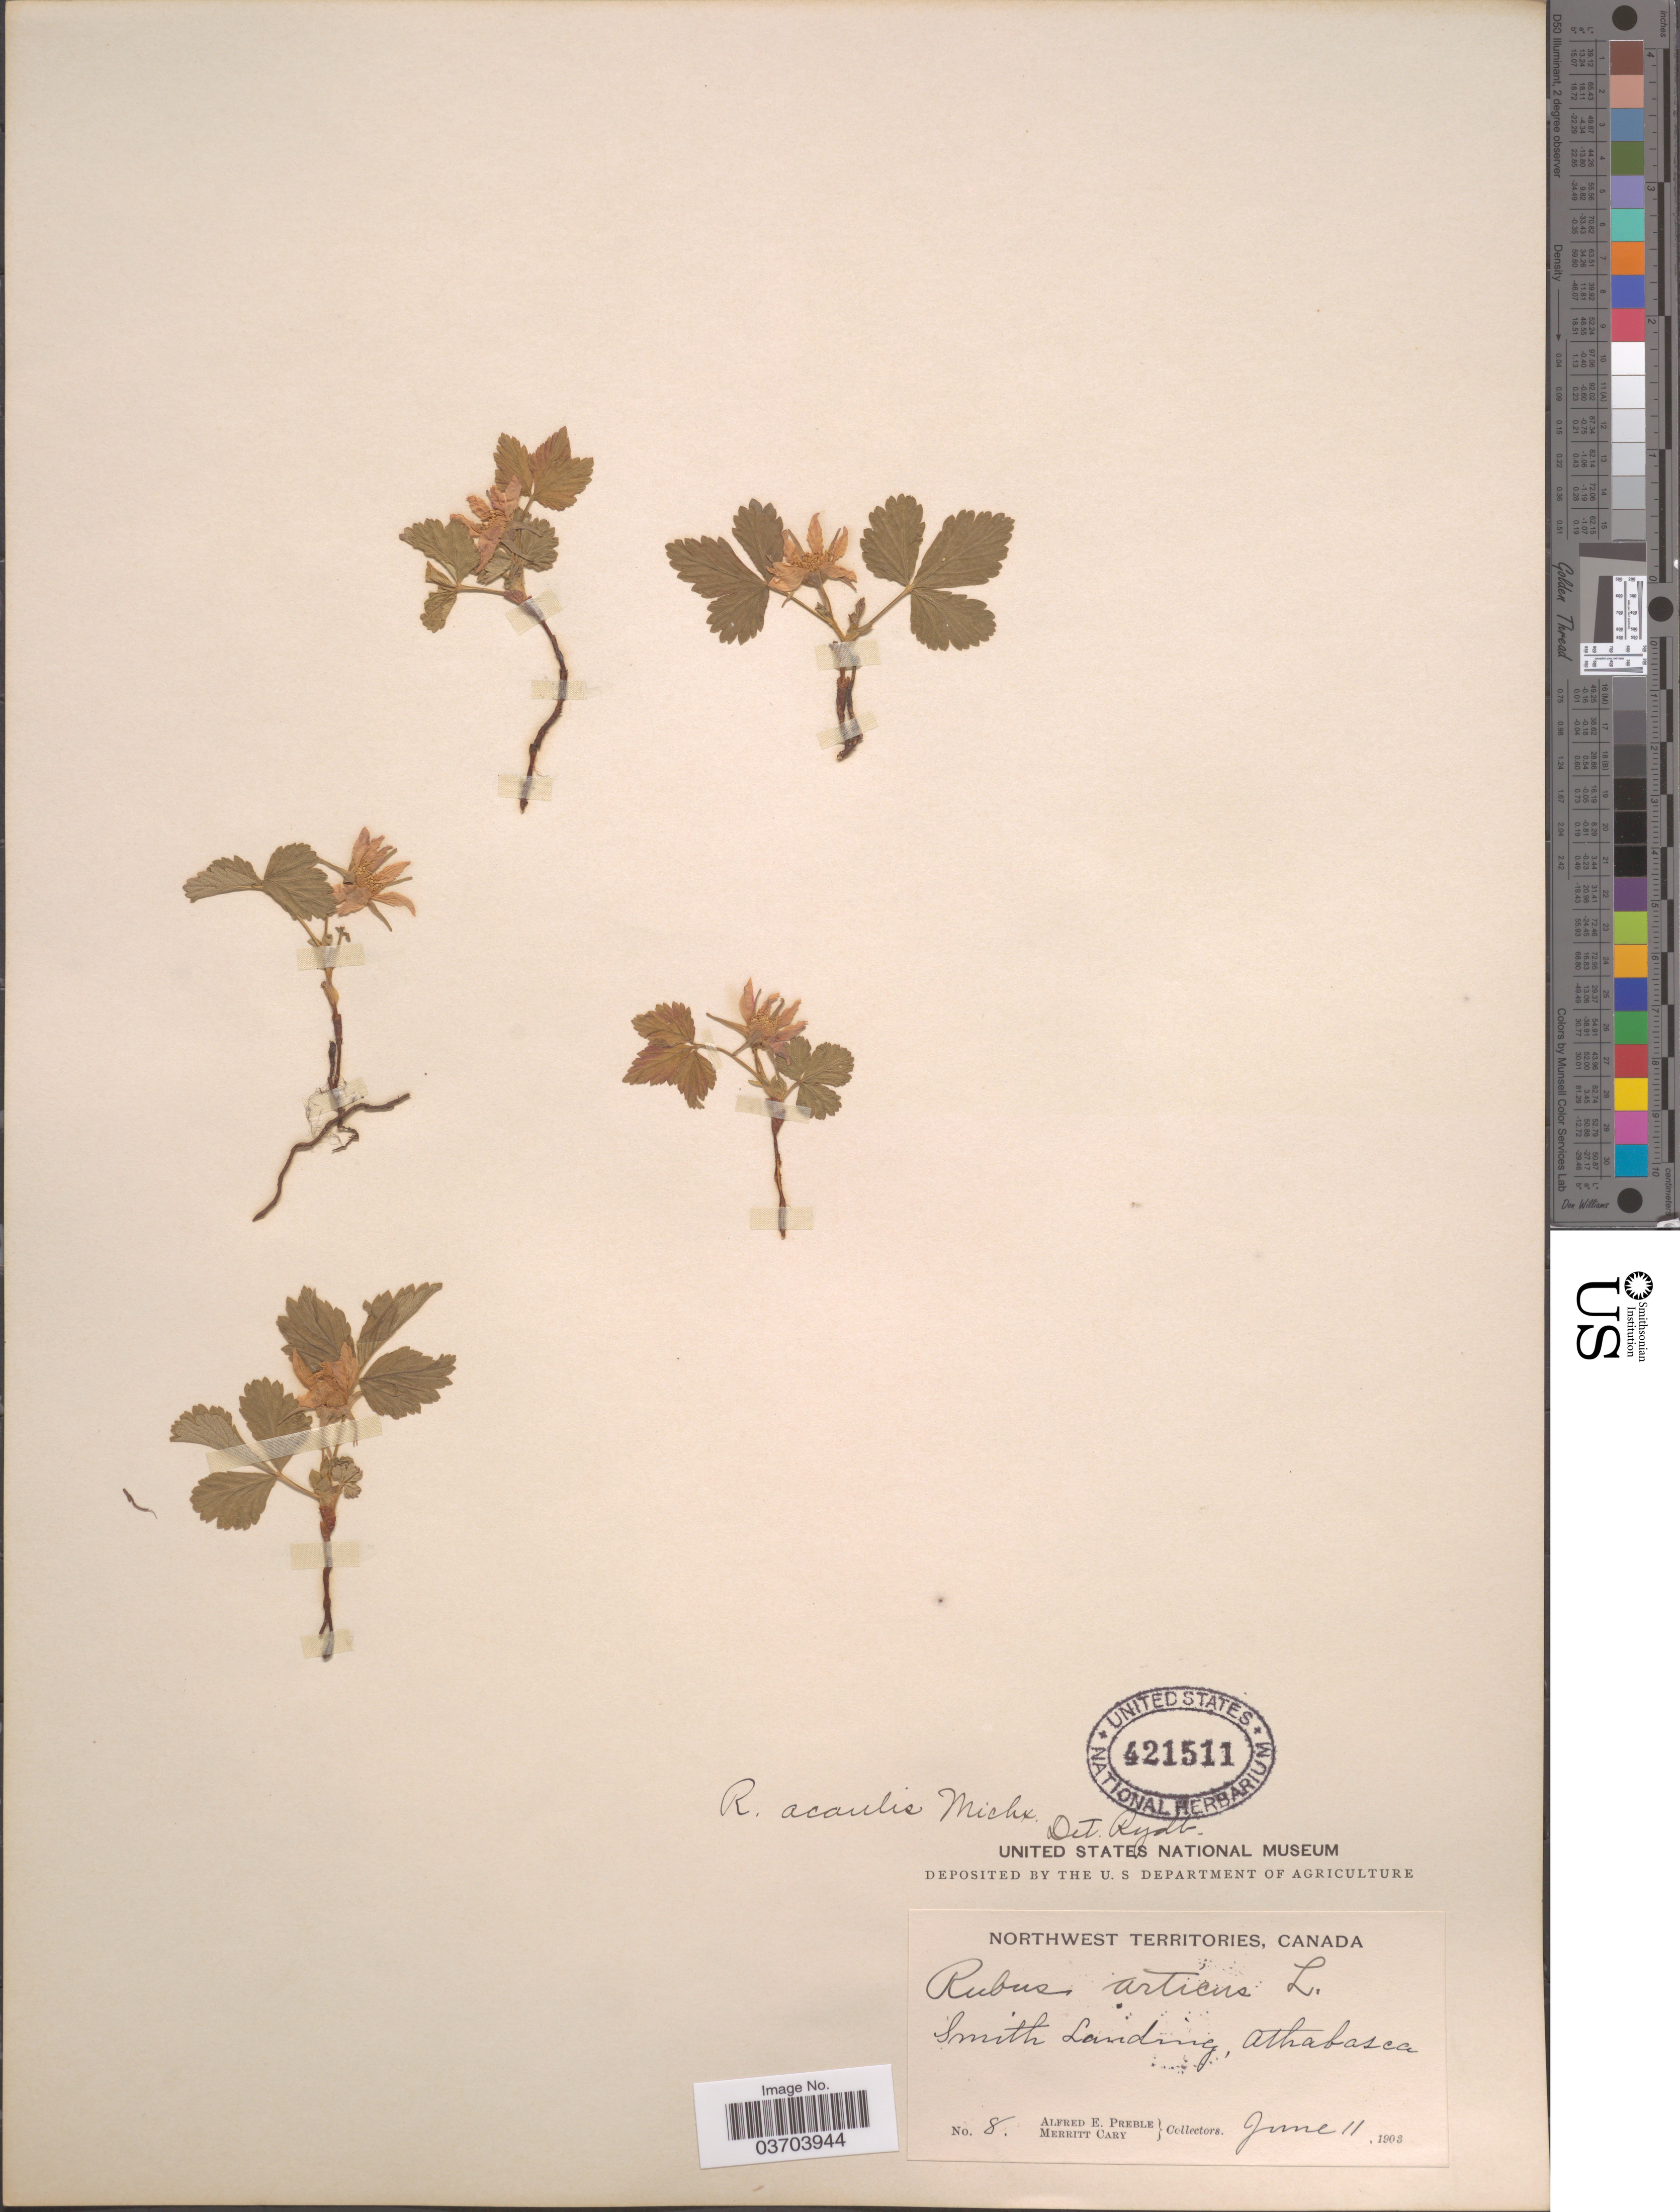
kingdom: Plantae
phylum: Tracheophyta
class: Magnoliopsida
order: Rosales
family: Rosaceae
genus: Rubus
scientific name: Rubus acaulis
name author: Michx.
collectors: A. Preble & M. Cary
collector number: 8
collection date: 1903-06-11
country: Canada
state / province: Northwest Territories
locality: Smith Landing, Athabasca.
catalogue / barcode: US 421511